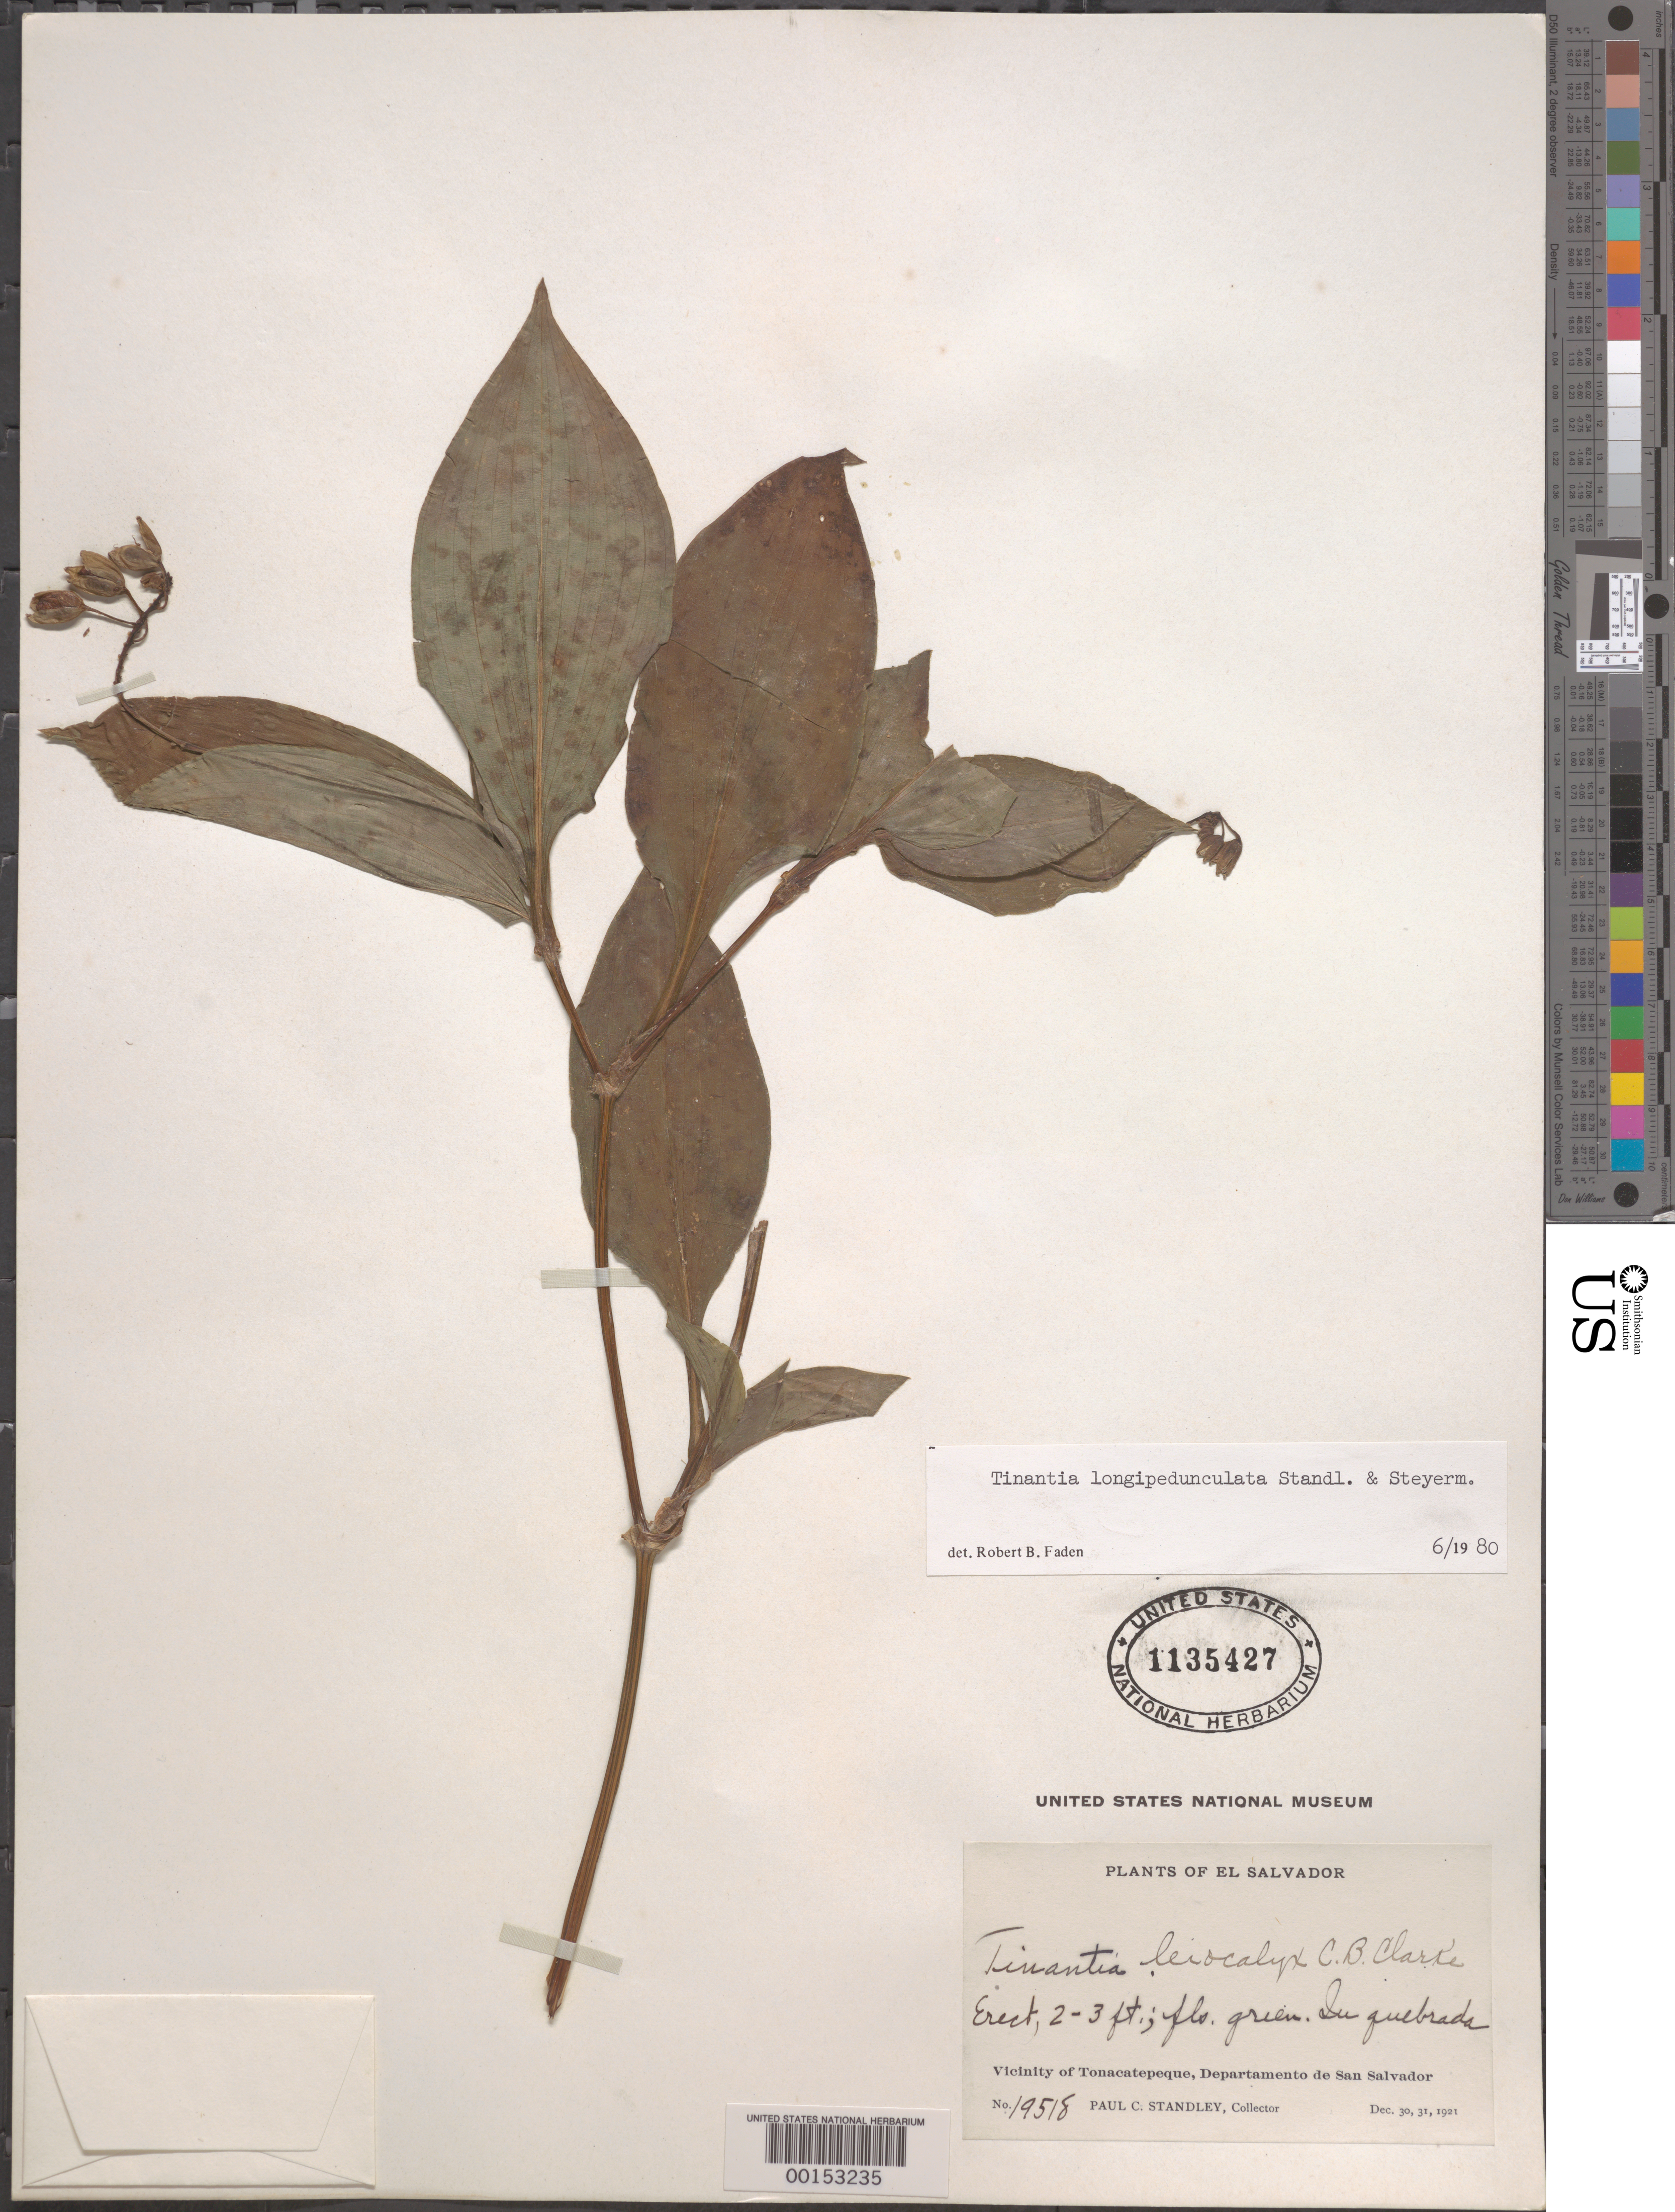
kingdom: Plantae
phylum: Tracheophyta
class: Liliopsida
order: Commelinales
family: Commelinaceae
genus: Tinantia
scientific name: Tinantia longipedunculata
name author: Standl. & Steyerm.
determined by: Faden, Robert B., (US), Smithsonian Institution - National Museum of Natural History (UNITED STATES)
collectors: P. C. Standley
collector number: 19518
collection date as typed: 30 Dec 1921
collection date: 1921-12-30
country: El Salvador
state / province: San Salvador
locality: Tonacatepeque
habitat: Quebrada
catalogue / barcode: US 1135427